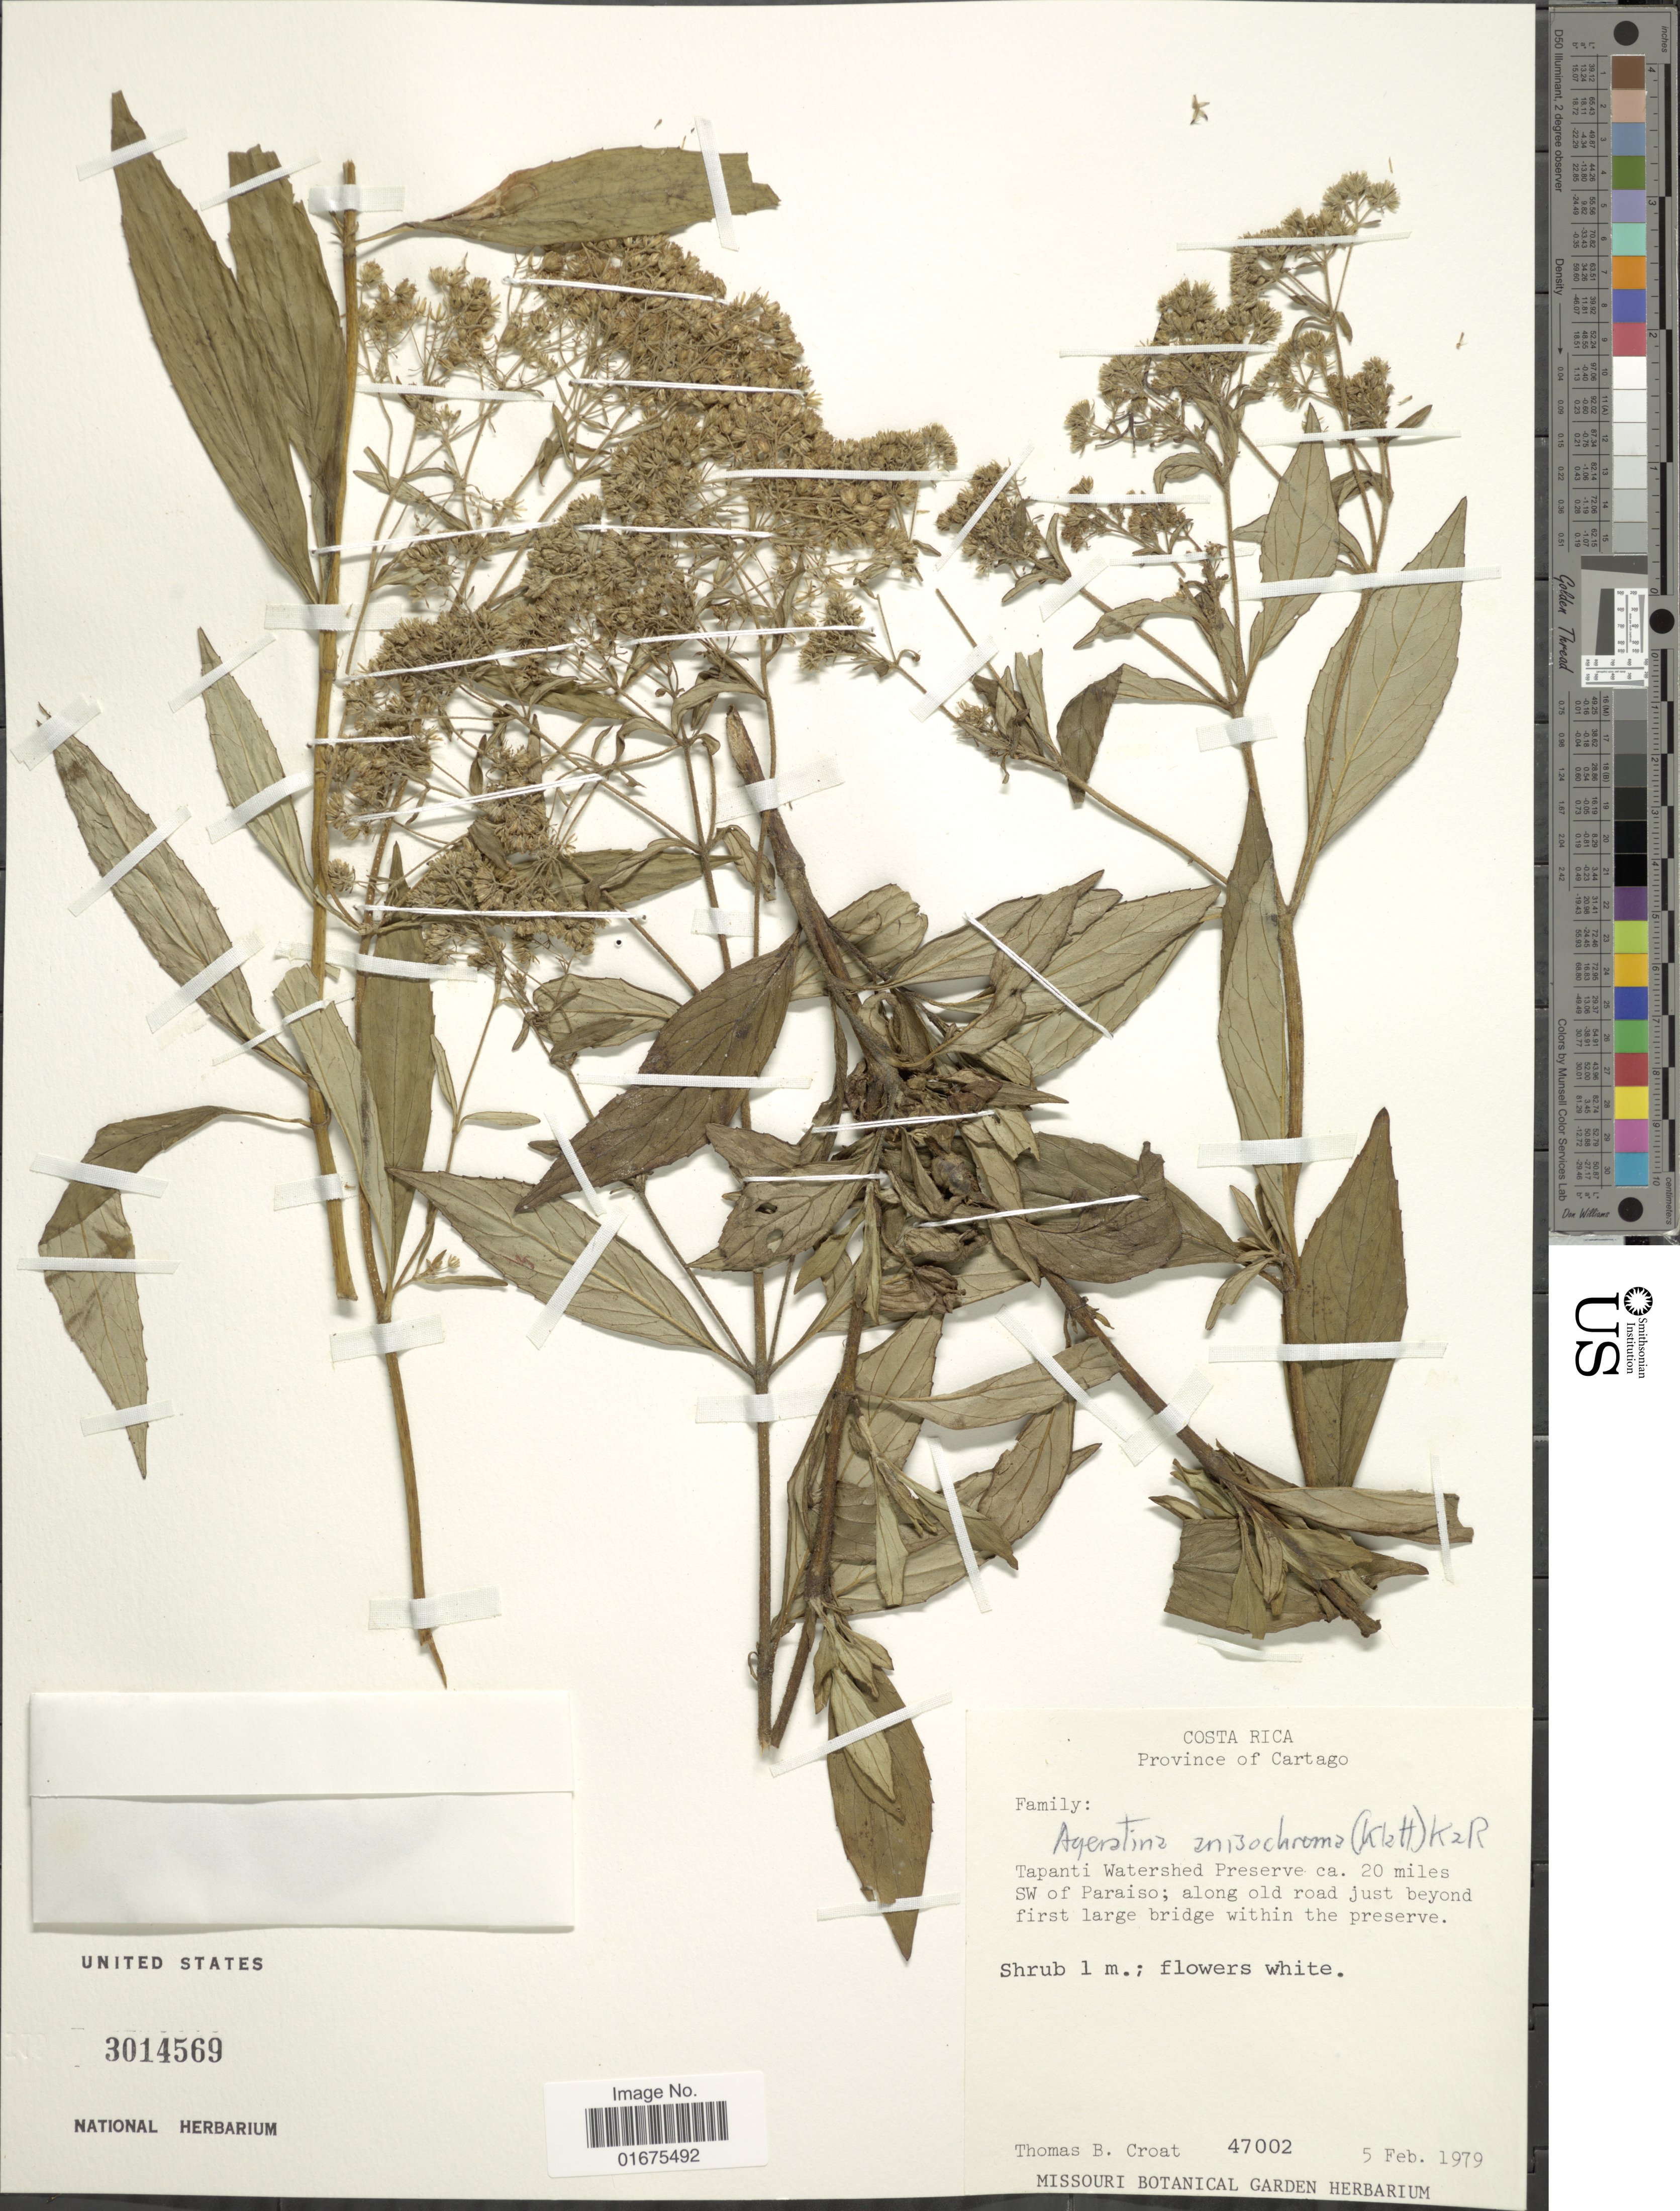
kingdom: Plantae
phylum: Tracheophyta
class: Magnoliopsida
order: Asterales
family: Asteraceae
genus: Ageratina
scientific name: Ageratina anisochroma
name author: (Klatt) R.M. King & H. Rob.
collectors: T. B. Croat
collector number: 47002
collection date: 1979-02-05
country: Costa Rica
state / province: Cartago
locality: Tapanti Watershed Preserve ca. 20 miles SW of Paraiso; along old road just beyond first large bridge within the preserve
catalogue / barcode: US 3014569